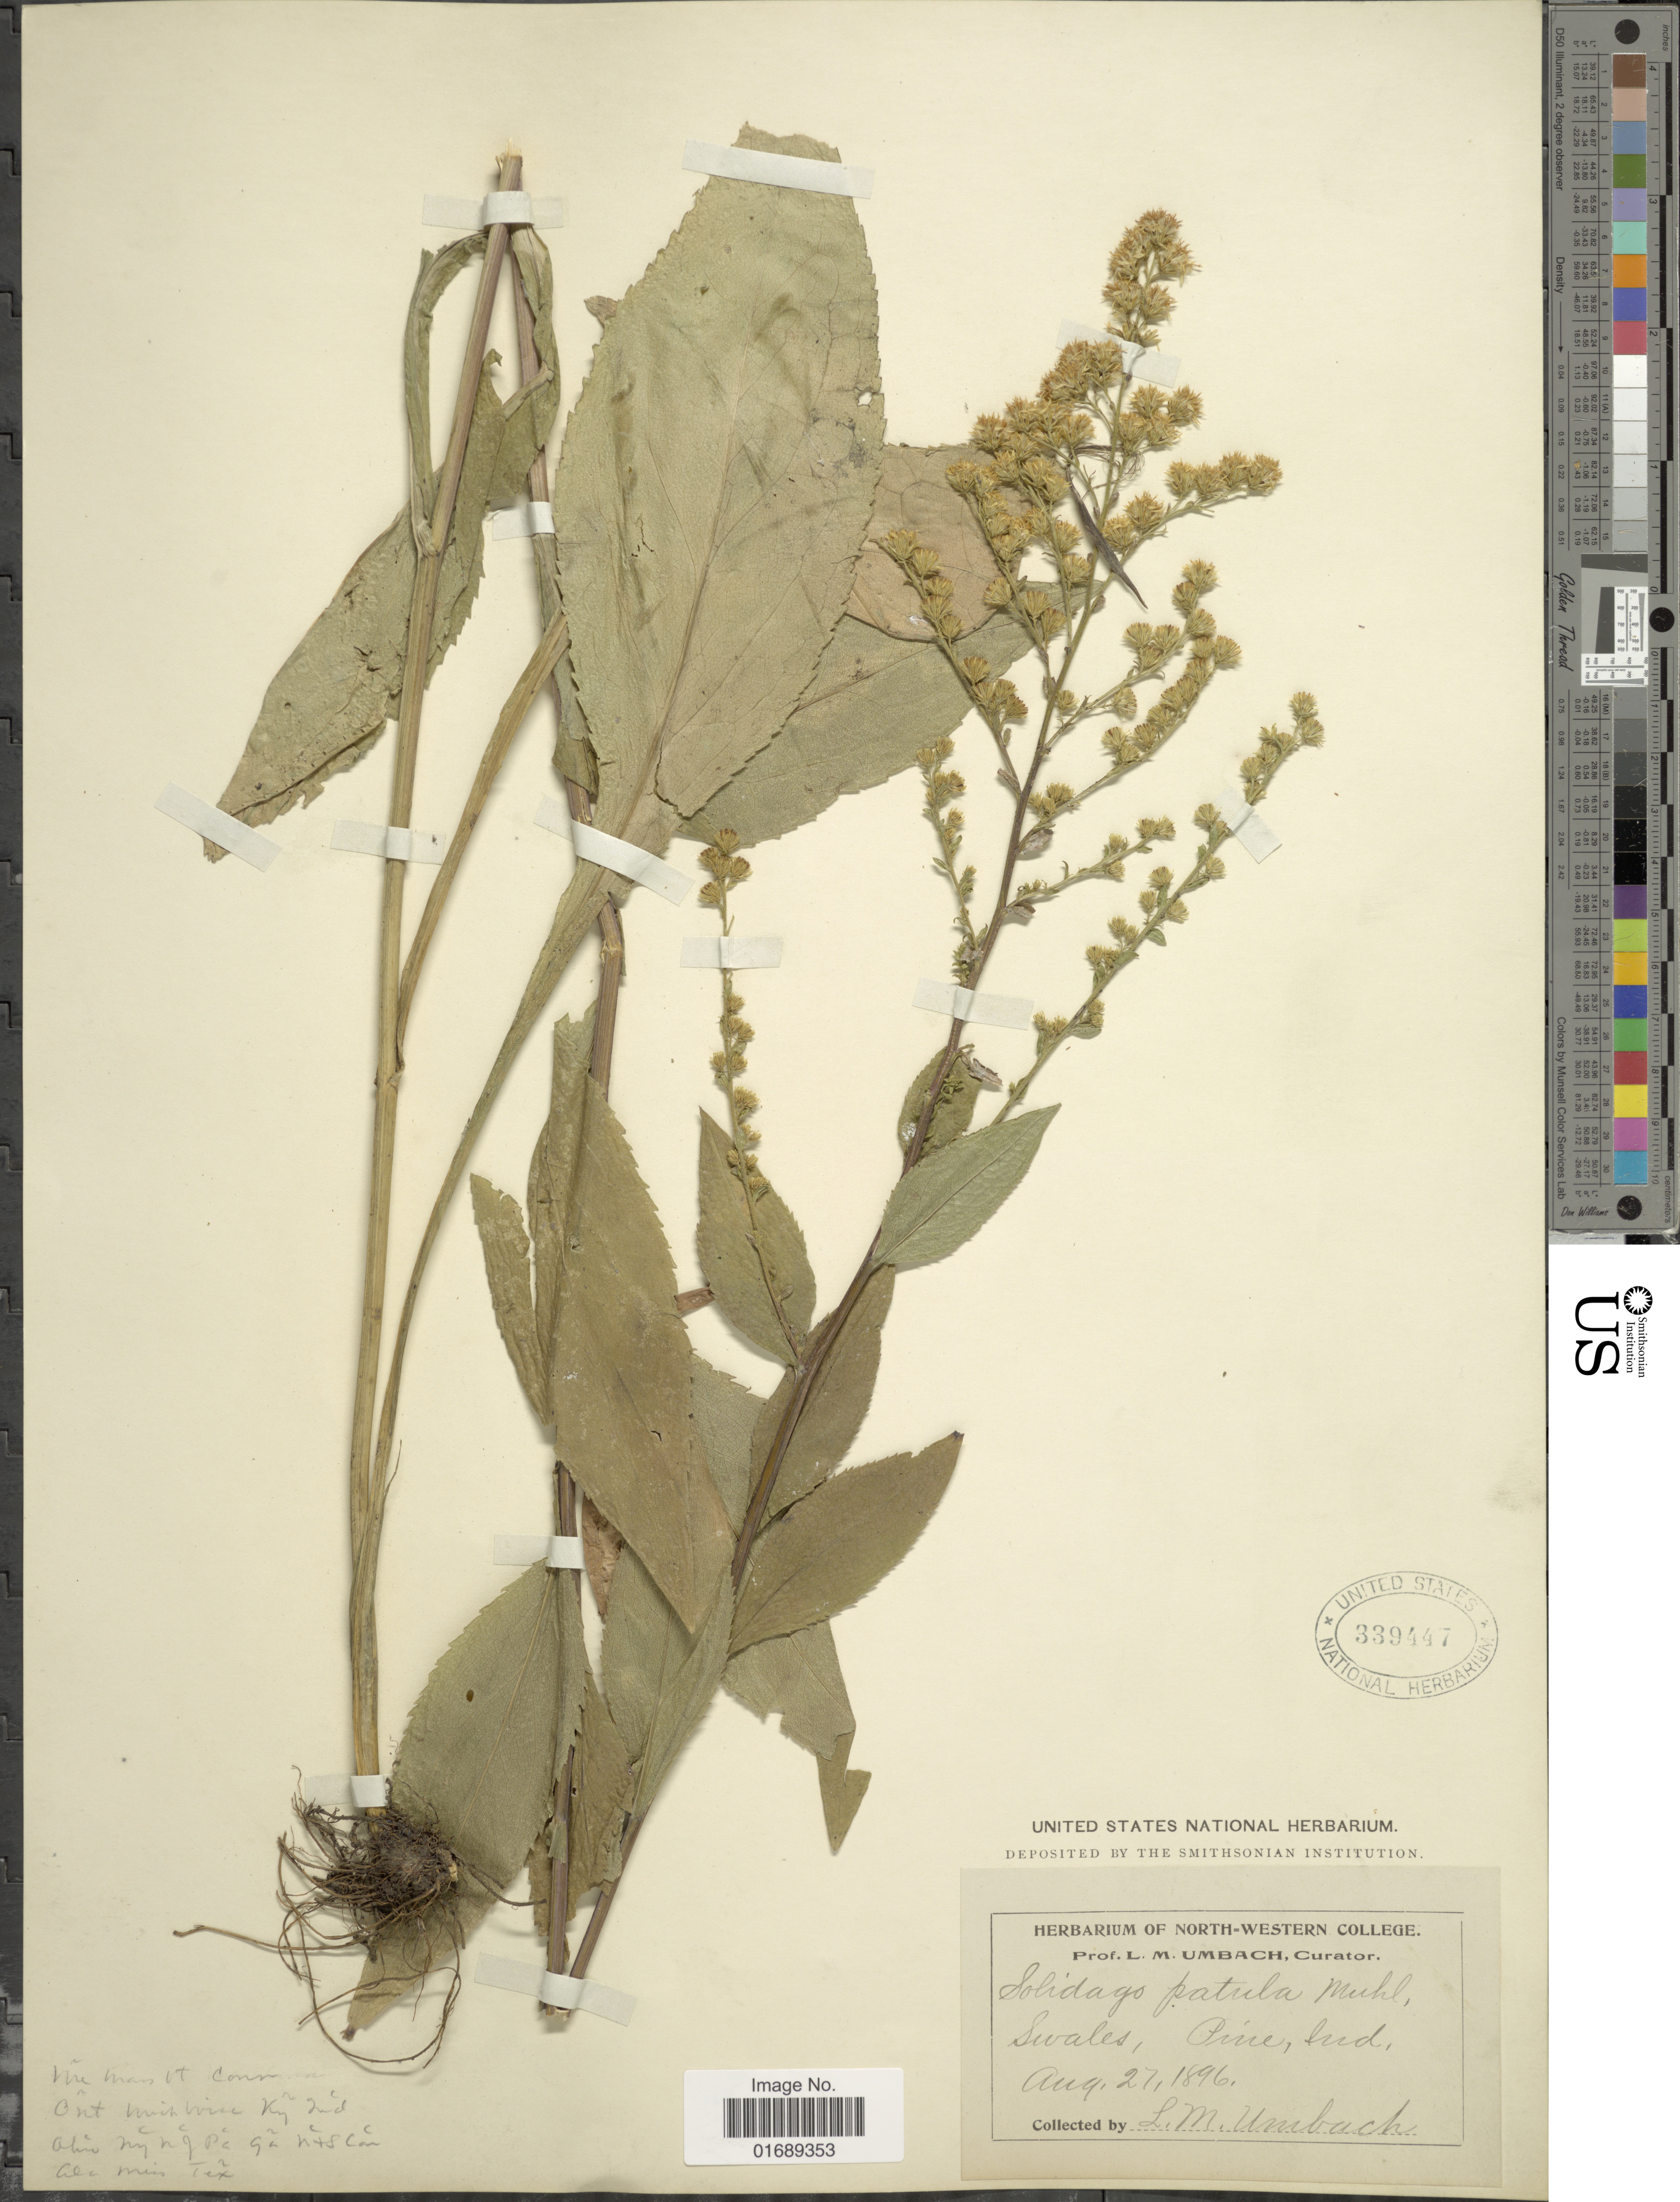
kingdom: Plantae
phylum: Tracheophyta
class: Magnoliopsida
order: Asterales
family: Asteraceae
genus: Solidago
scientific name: Solidago patula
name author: Muhl. ex Willd.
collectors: L. M. Umbach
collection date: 1896-08-27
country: United States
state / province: Indiana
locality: Swales, Pine, Sud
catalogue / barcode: US 339447